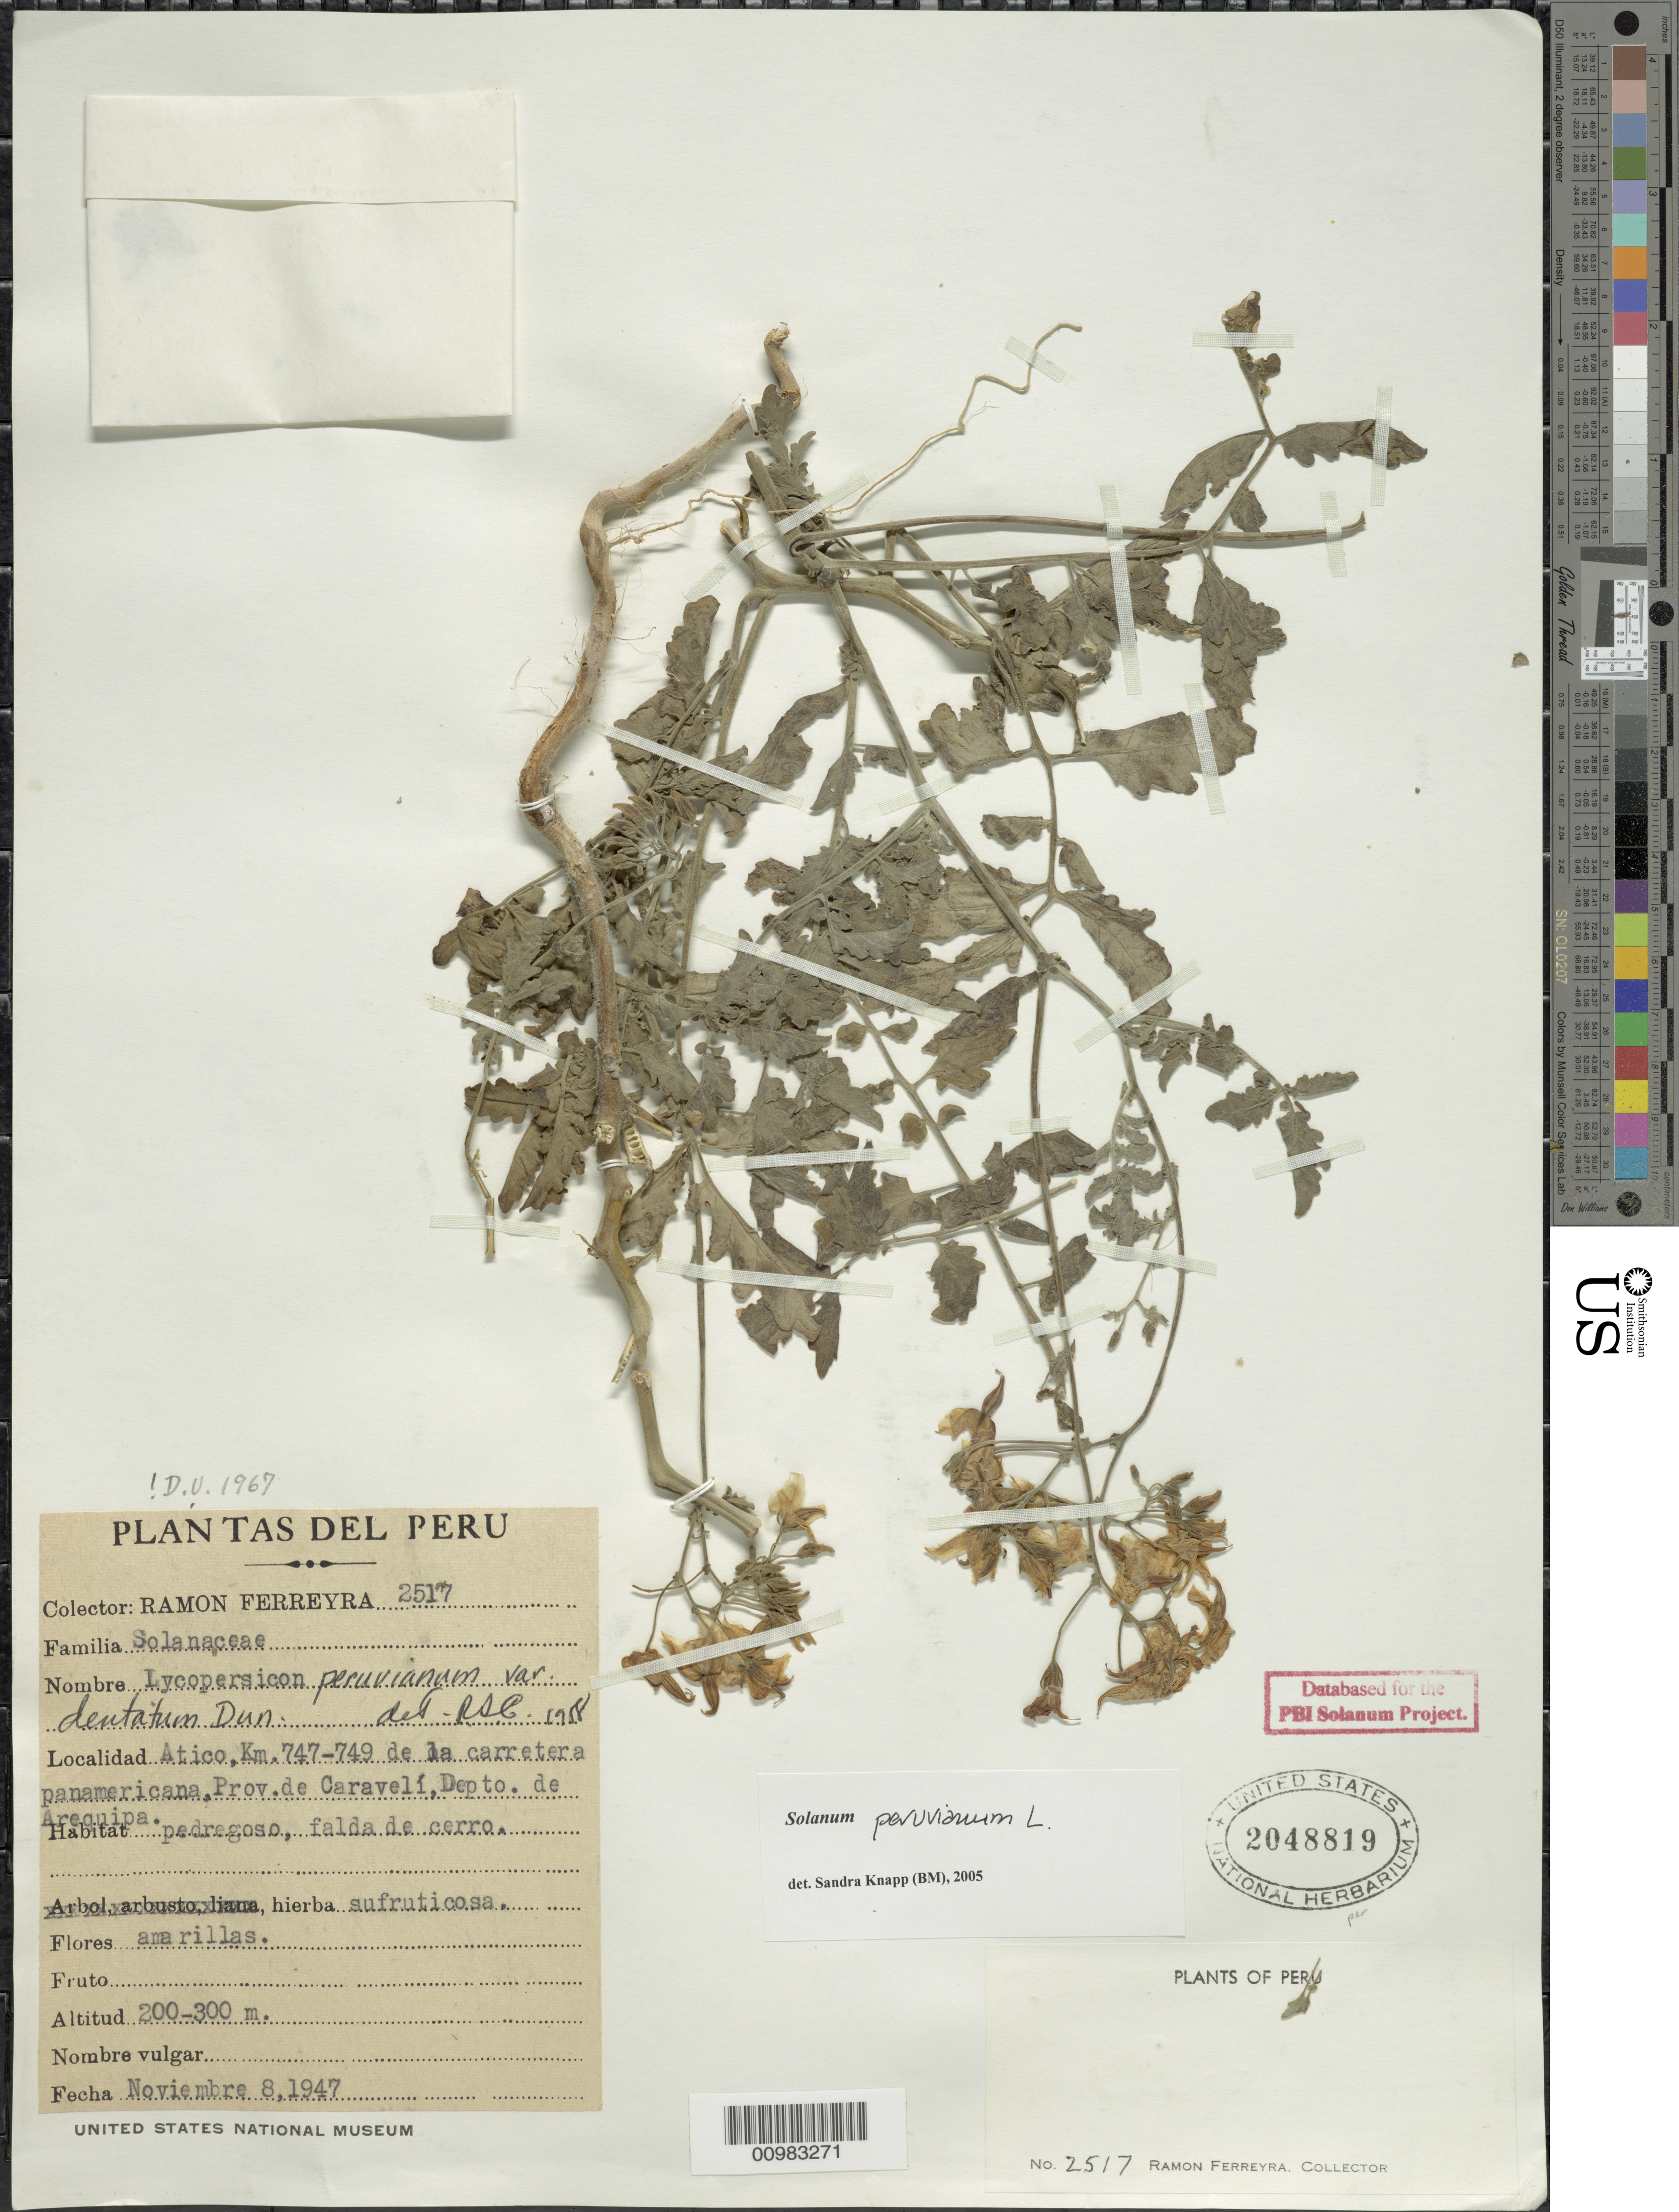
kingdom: Plantae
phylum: Tracheophyta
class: Magnoliopsida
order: Solanales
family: Solanaceae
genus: Solanum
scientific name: Solanum peruvianum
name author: L.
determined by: Peralta, Iris E.; Knapp, S. D.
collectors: R. A. Ferreyra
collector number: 2517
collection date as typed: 8 Nov 1947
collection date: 1947-11-08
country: Peru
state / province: Arequipa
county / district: Caravelí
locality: km 747-749 de la carretera Panamericana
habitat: pedregoso, falda de cerro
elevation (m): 200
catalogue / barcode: US 2048819